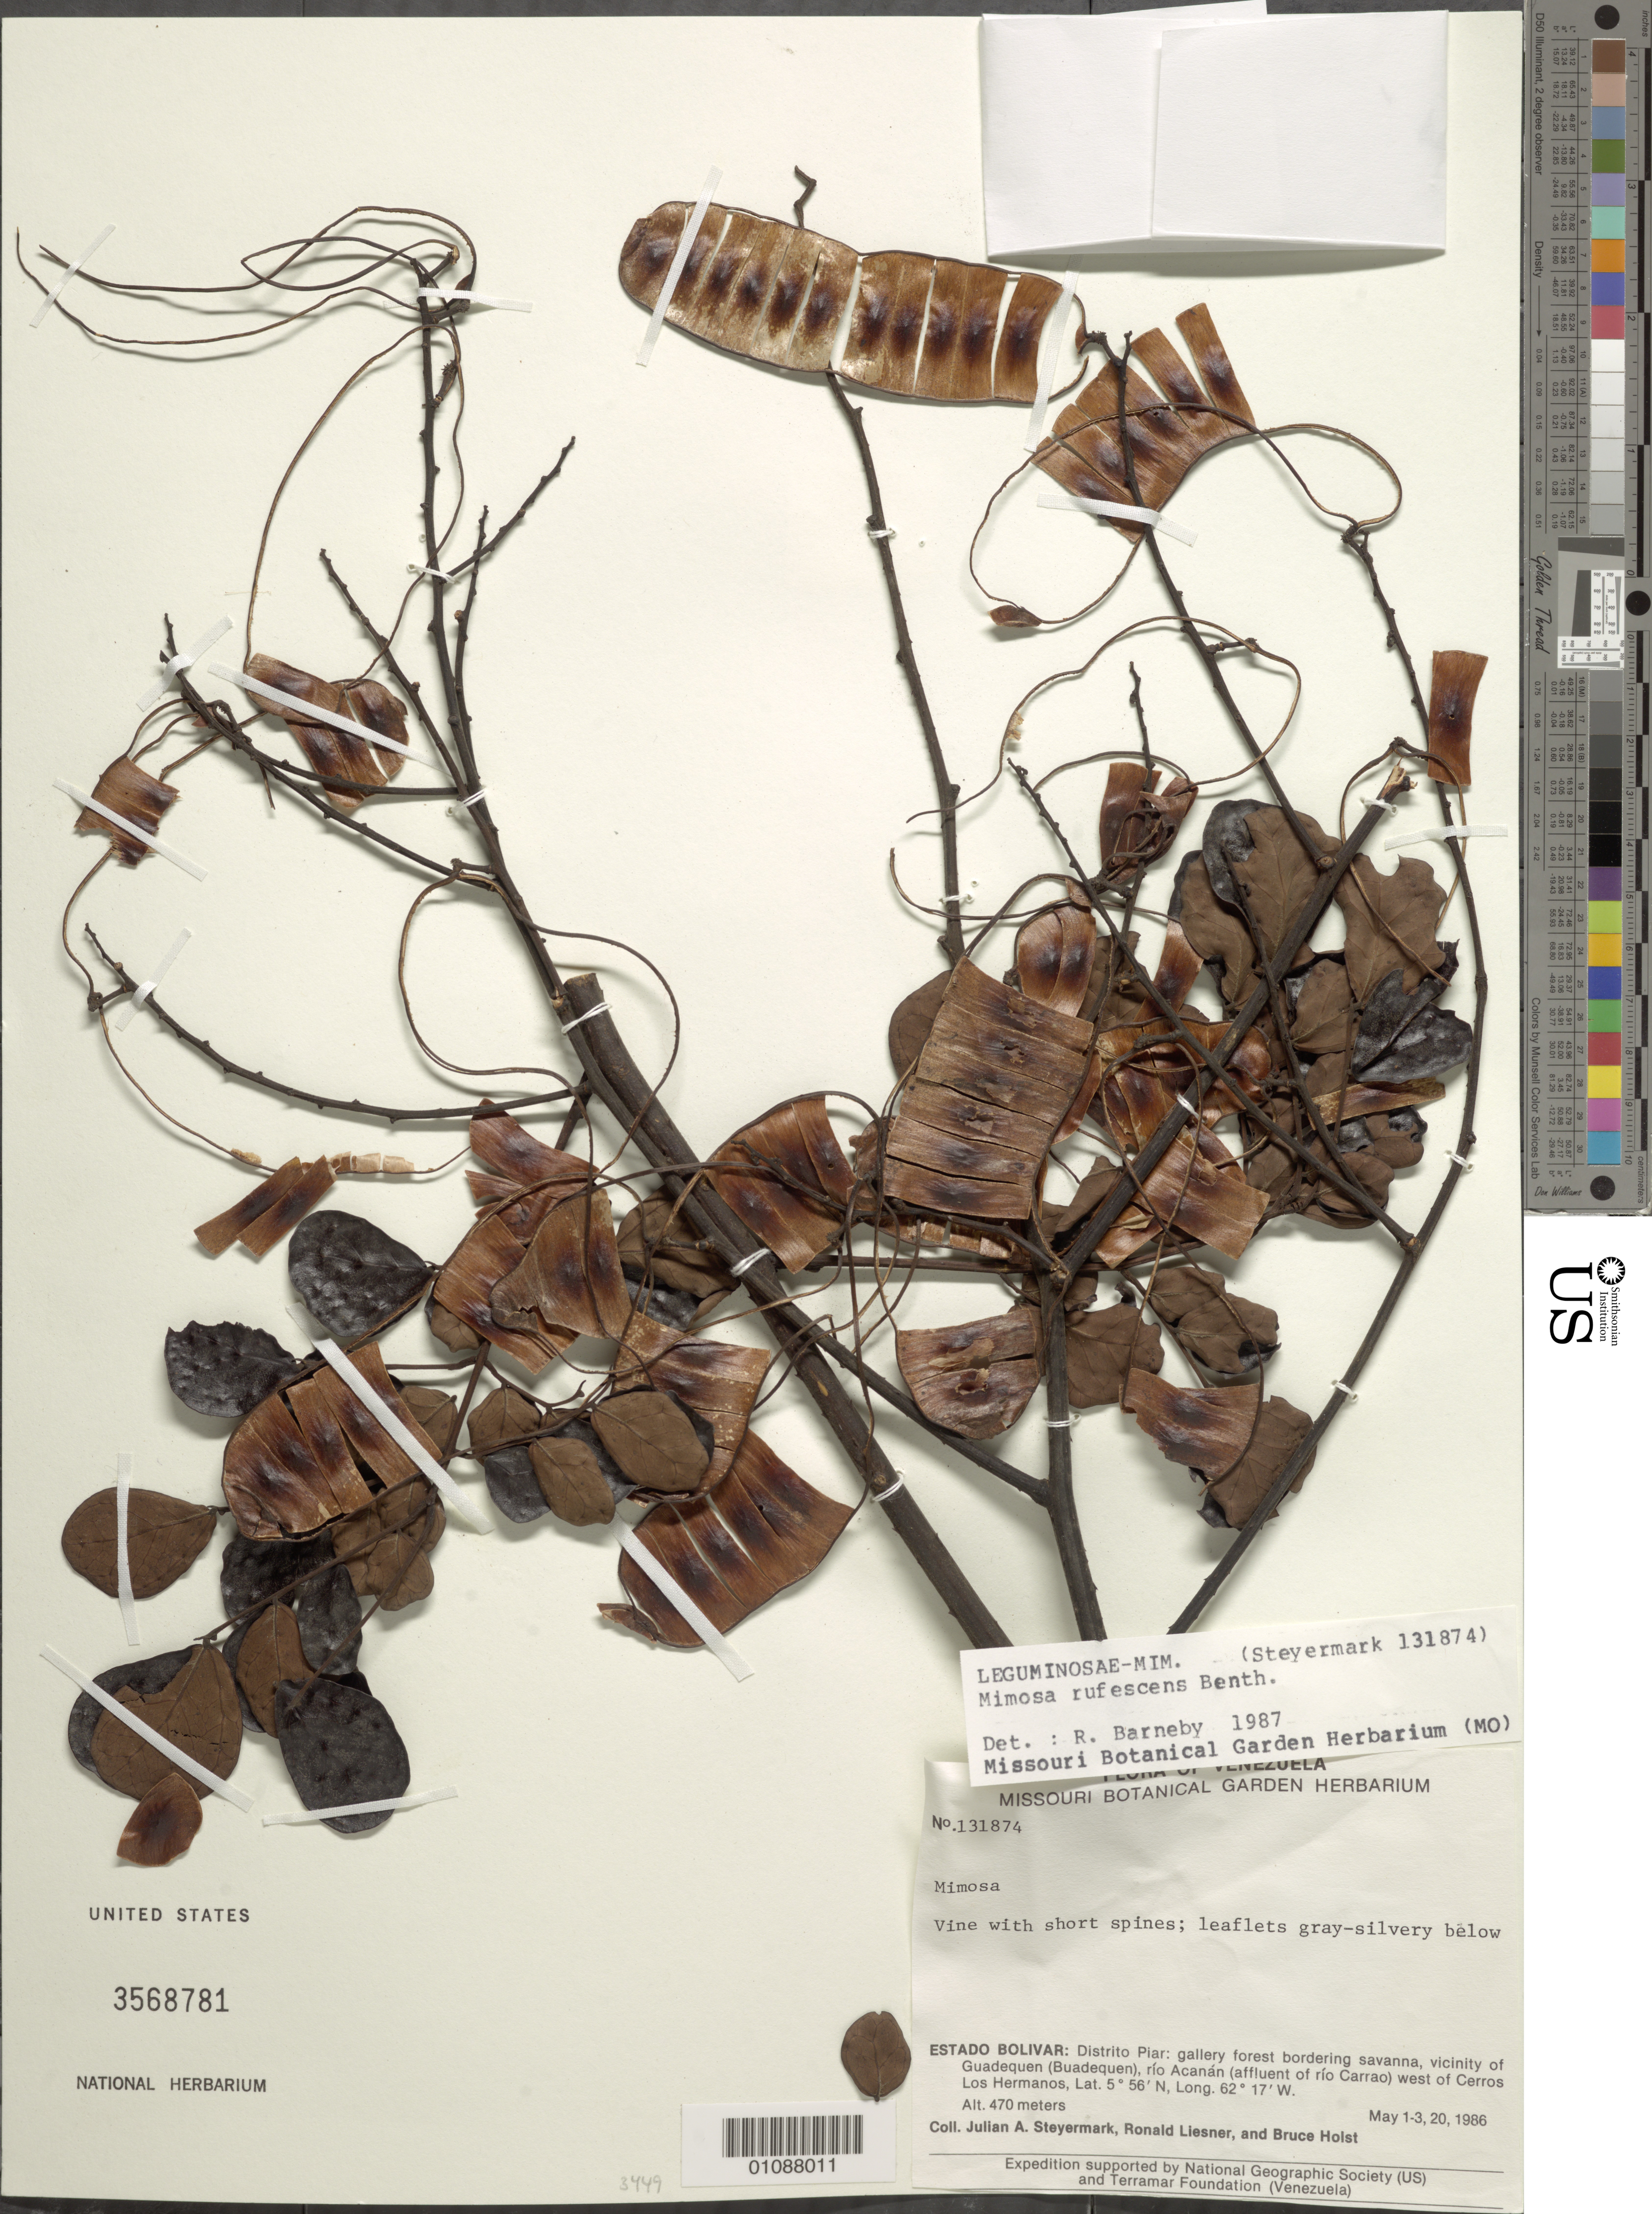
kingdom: Plantae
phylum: Tracheophyta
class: Magnoliopsida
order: Fabales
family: Fabaceae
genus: Mimosa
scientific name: Mimosa rufescens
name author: Benth.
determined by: Barneby, Rupert C., (NY)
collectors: J. Steyermark, R. L. Liesner & B. Holst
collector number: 131874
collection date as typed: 1-3 May 1986 and 20-May-86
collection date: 1986-05-01,1986-05-20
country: Venezuela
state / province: Bolívar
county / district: Piar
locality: Quadequen (Buadequen) vic., río Acanan (affluent of río Carrao) west of Cerros Los Hermanos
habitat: Gallery forest bordering savanna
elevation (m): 470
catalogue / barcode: US 3568781